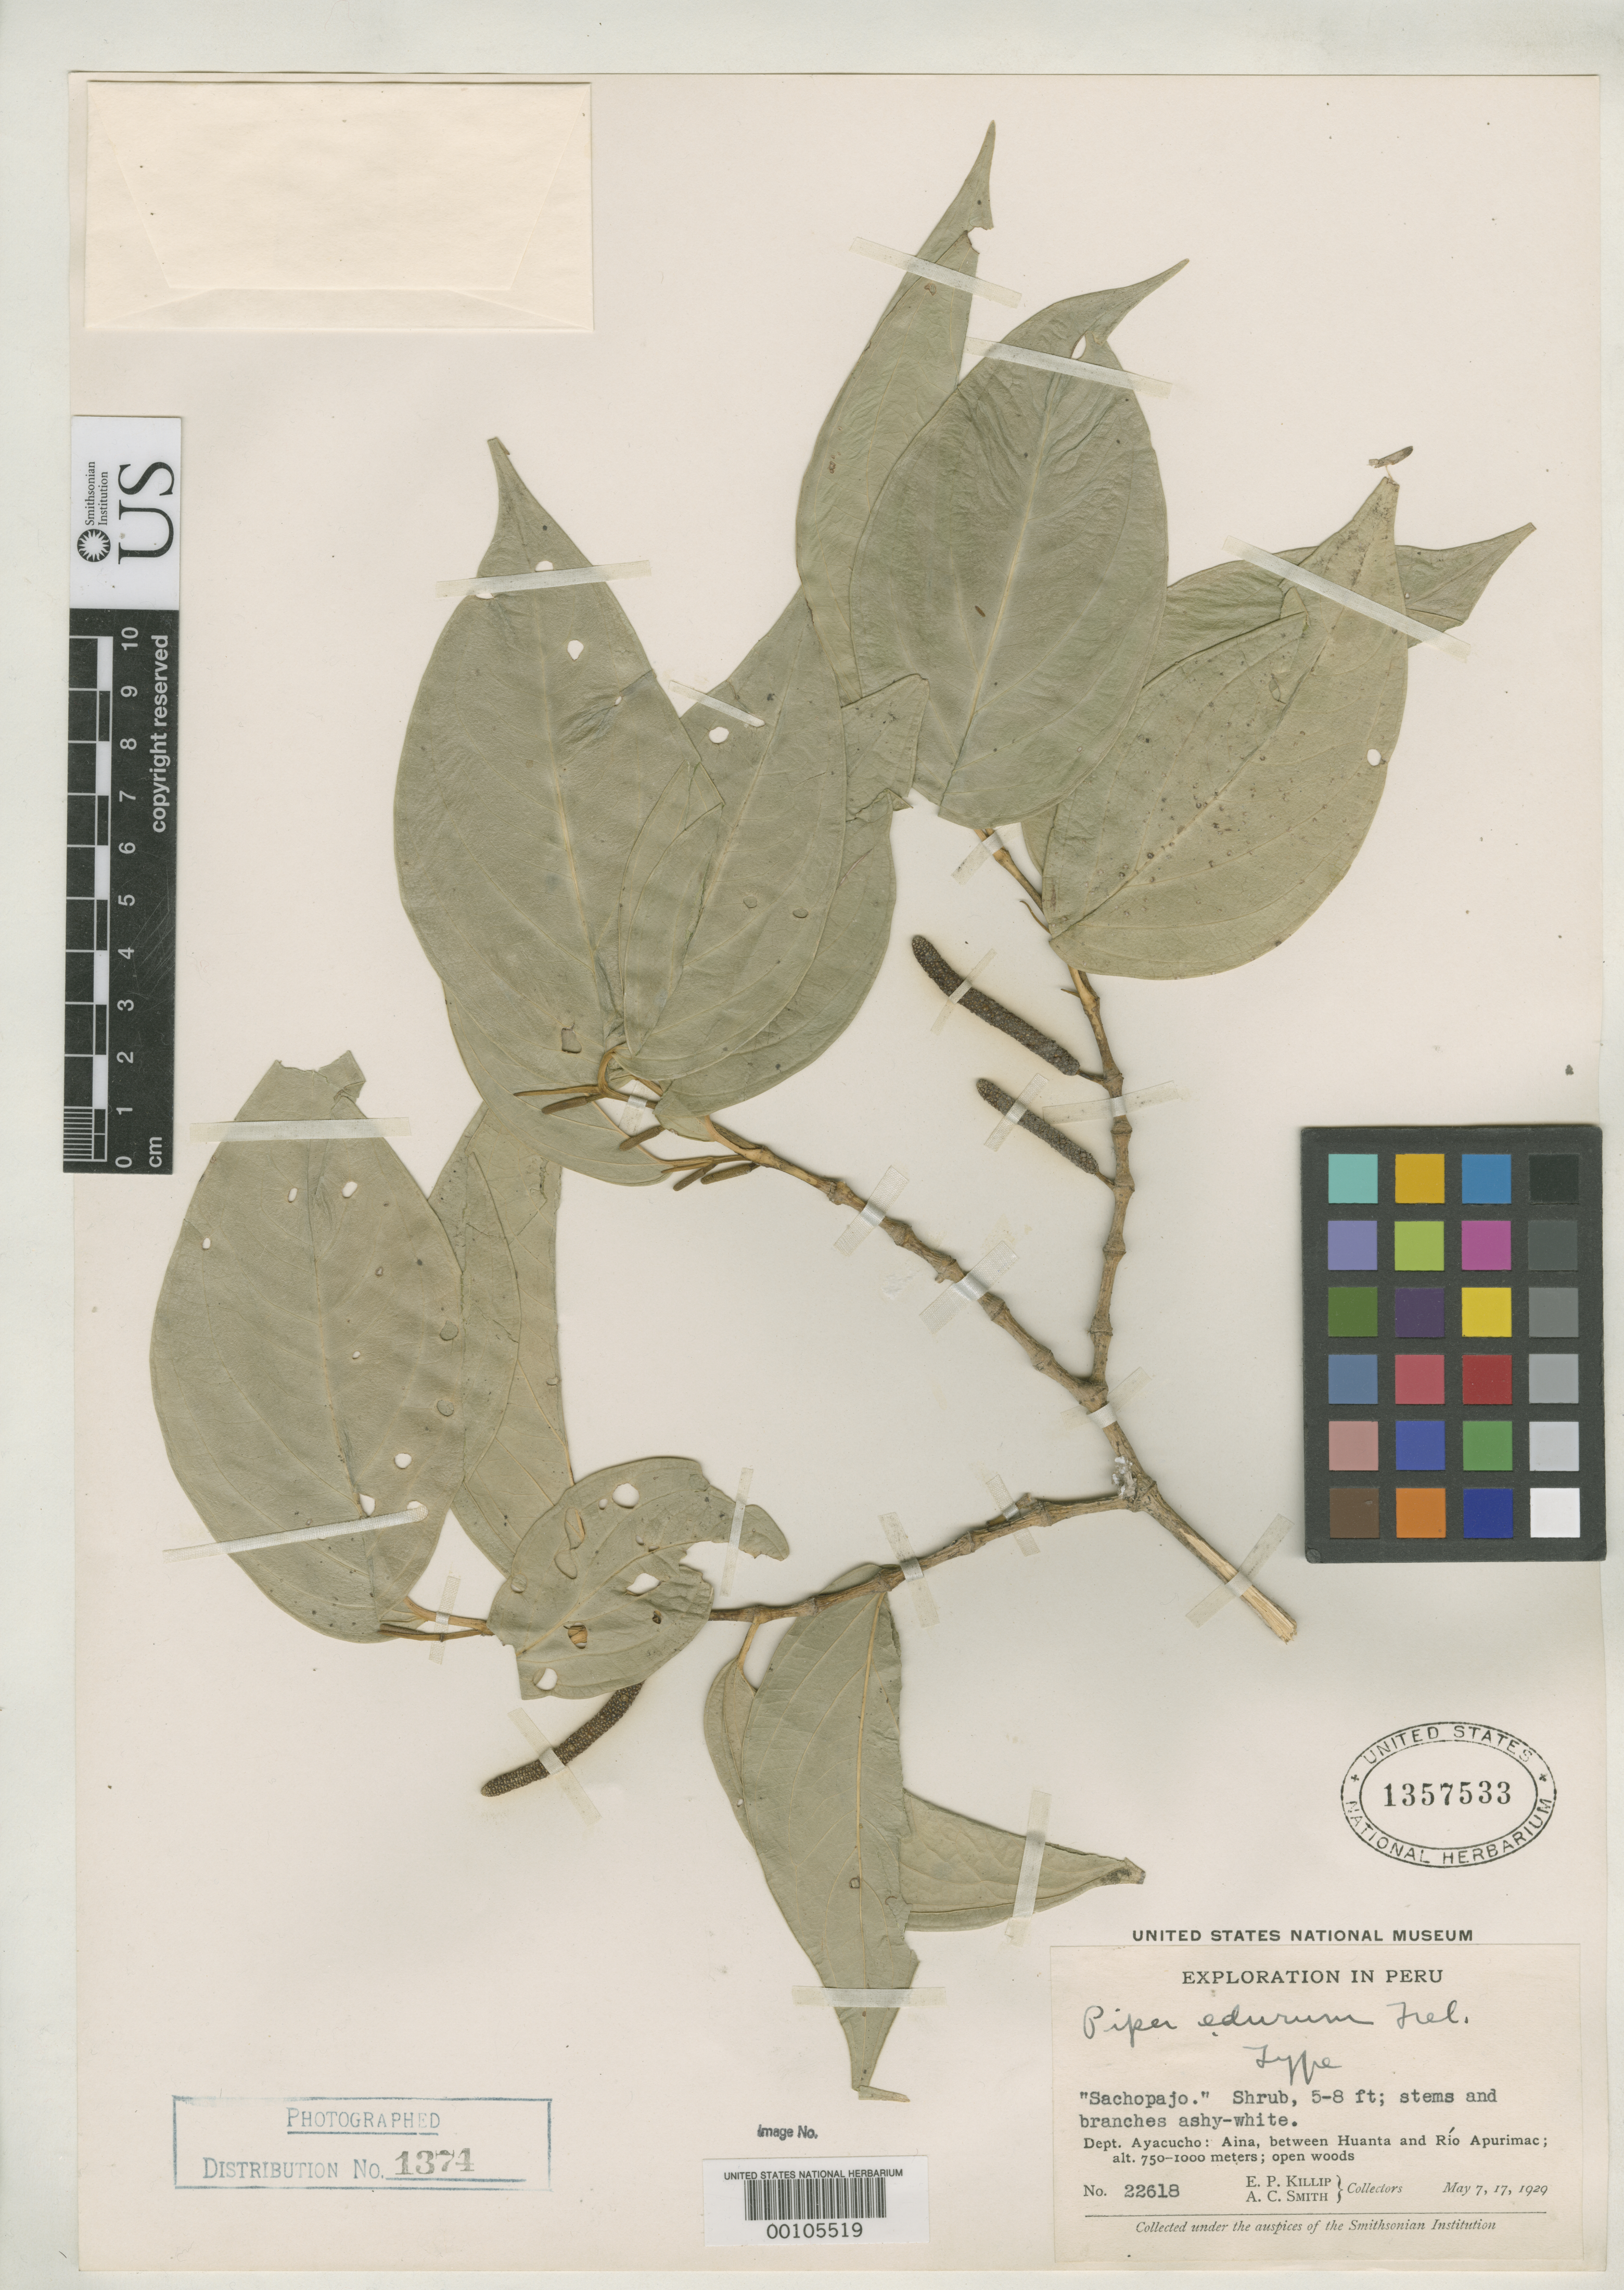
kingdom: Plantae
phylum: Tracheophyta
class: Magnoliopsida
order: Piperales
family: Piperaceae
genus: Piper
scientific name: Piper edurum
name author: Trel. in J.F. Macbr.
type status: Holotype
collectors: E. P. Killip & A. C. Smith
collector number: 22618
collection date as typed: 07 May 1929 and 17 May 1929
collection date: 1929-05-07,1929-05-17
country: Peru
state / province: Ayacucho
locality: Aina, between Huanta and Río Apurímac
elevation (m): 750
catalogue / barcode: US 1357533